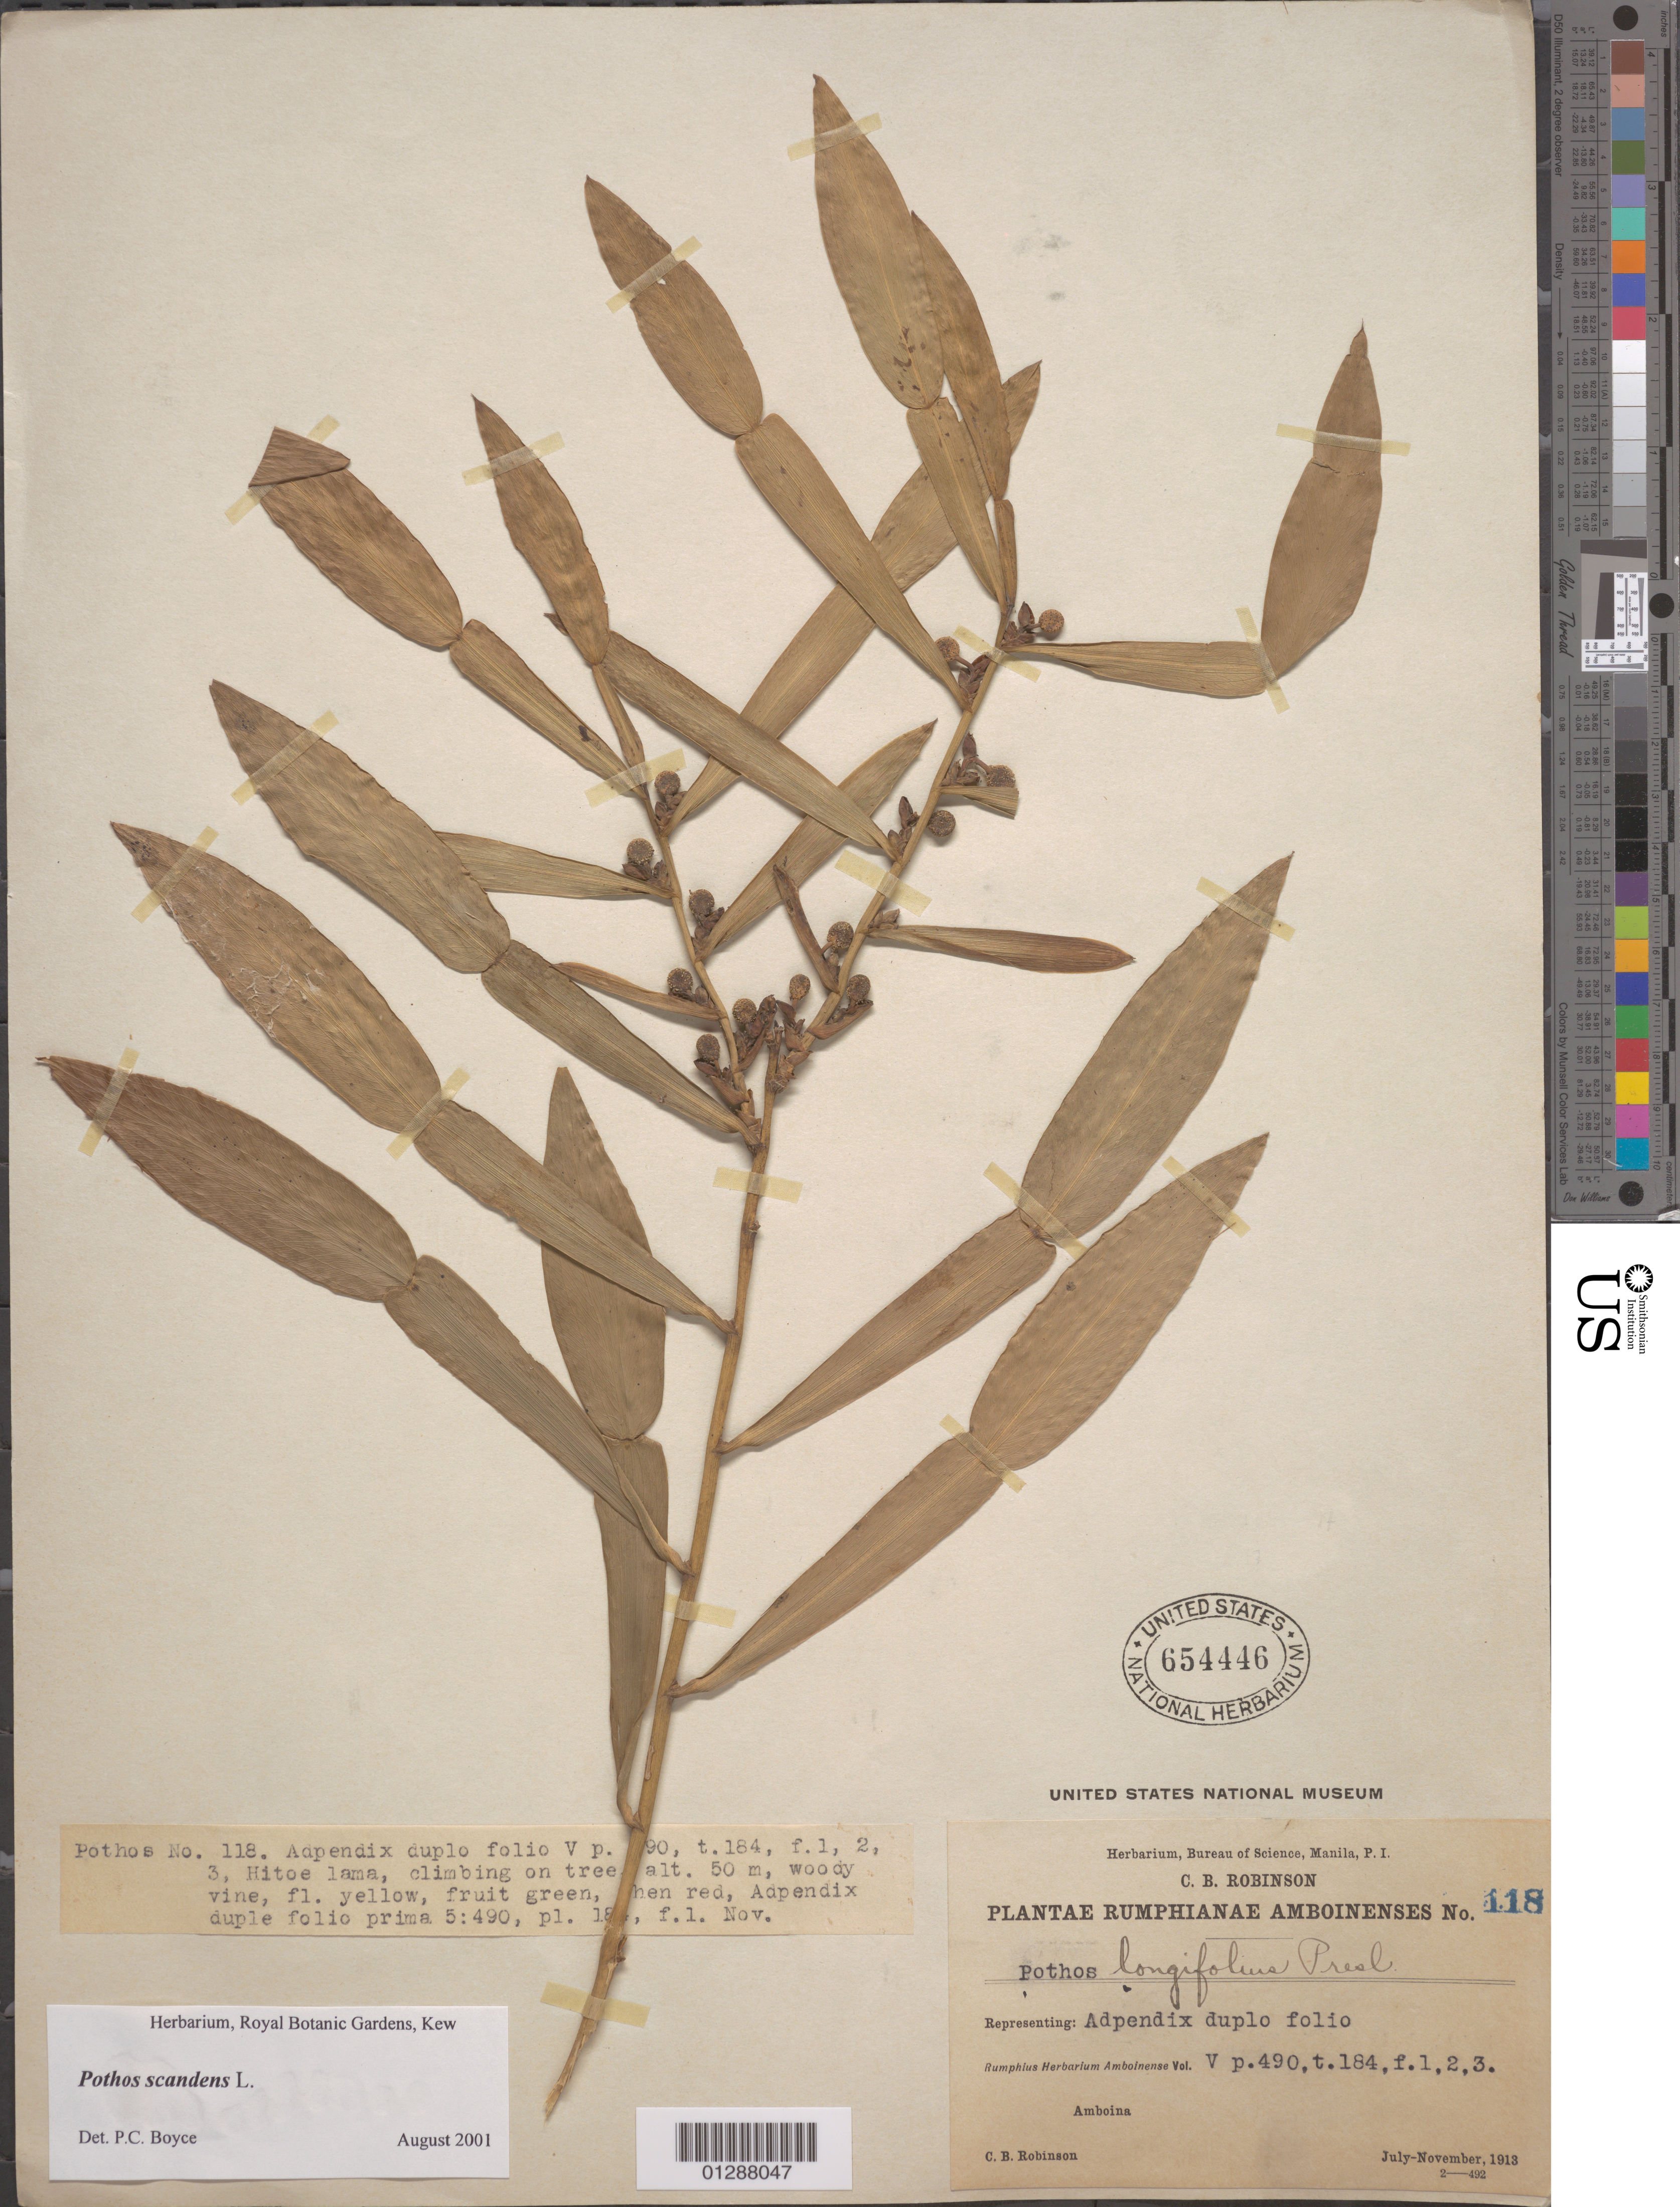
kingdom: Plantae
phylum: Tracheophyta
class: Liliopsida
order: Alismatales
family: Araceae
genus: Pothos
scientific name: Pothos scandens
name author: L.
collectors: C. Robinson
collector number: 118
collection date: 1913-11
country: Indonesia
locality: Amboina.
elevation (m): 50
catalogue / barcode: US 654446